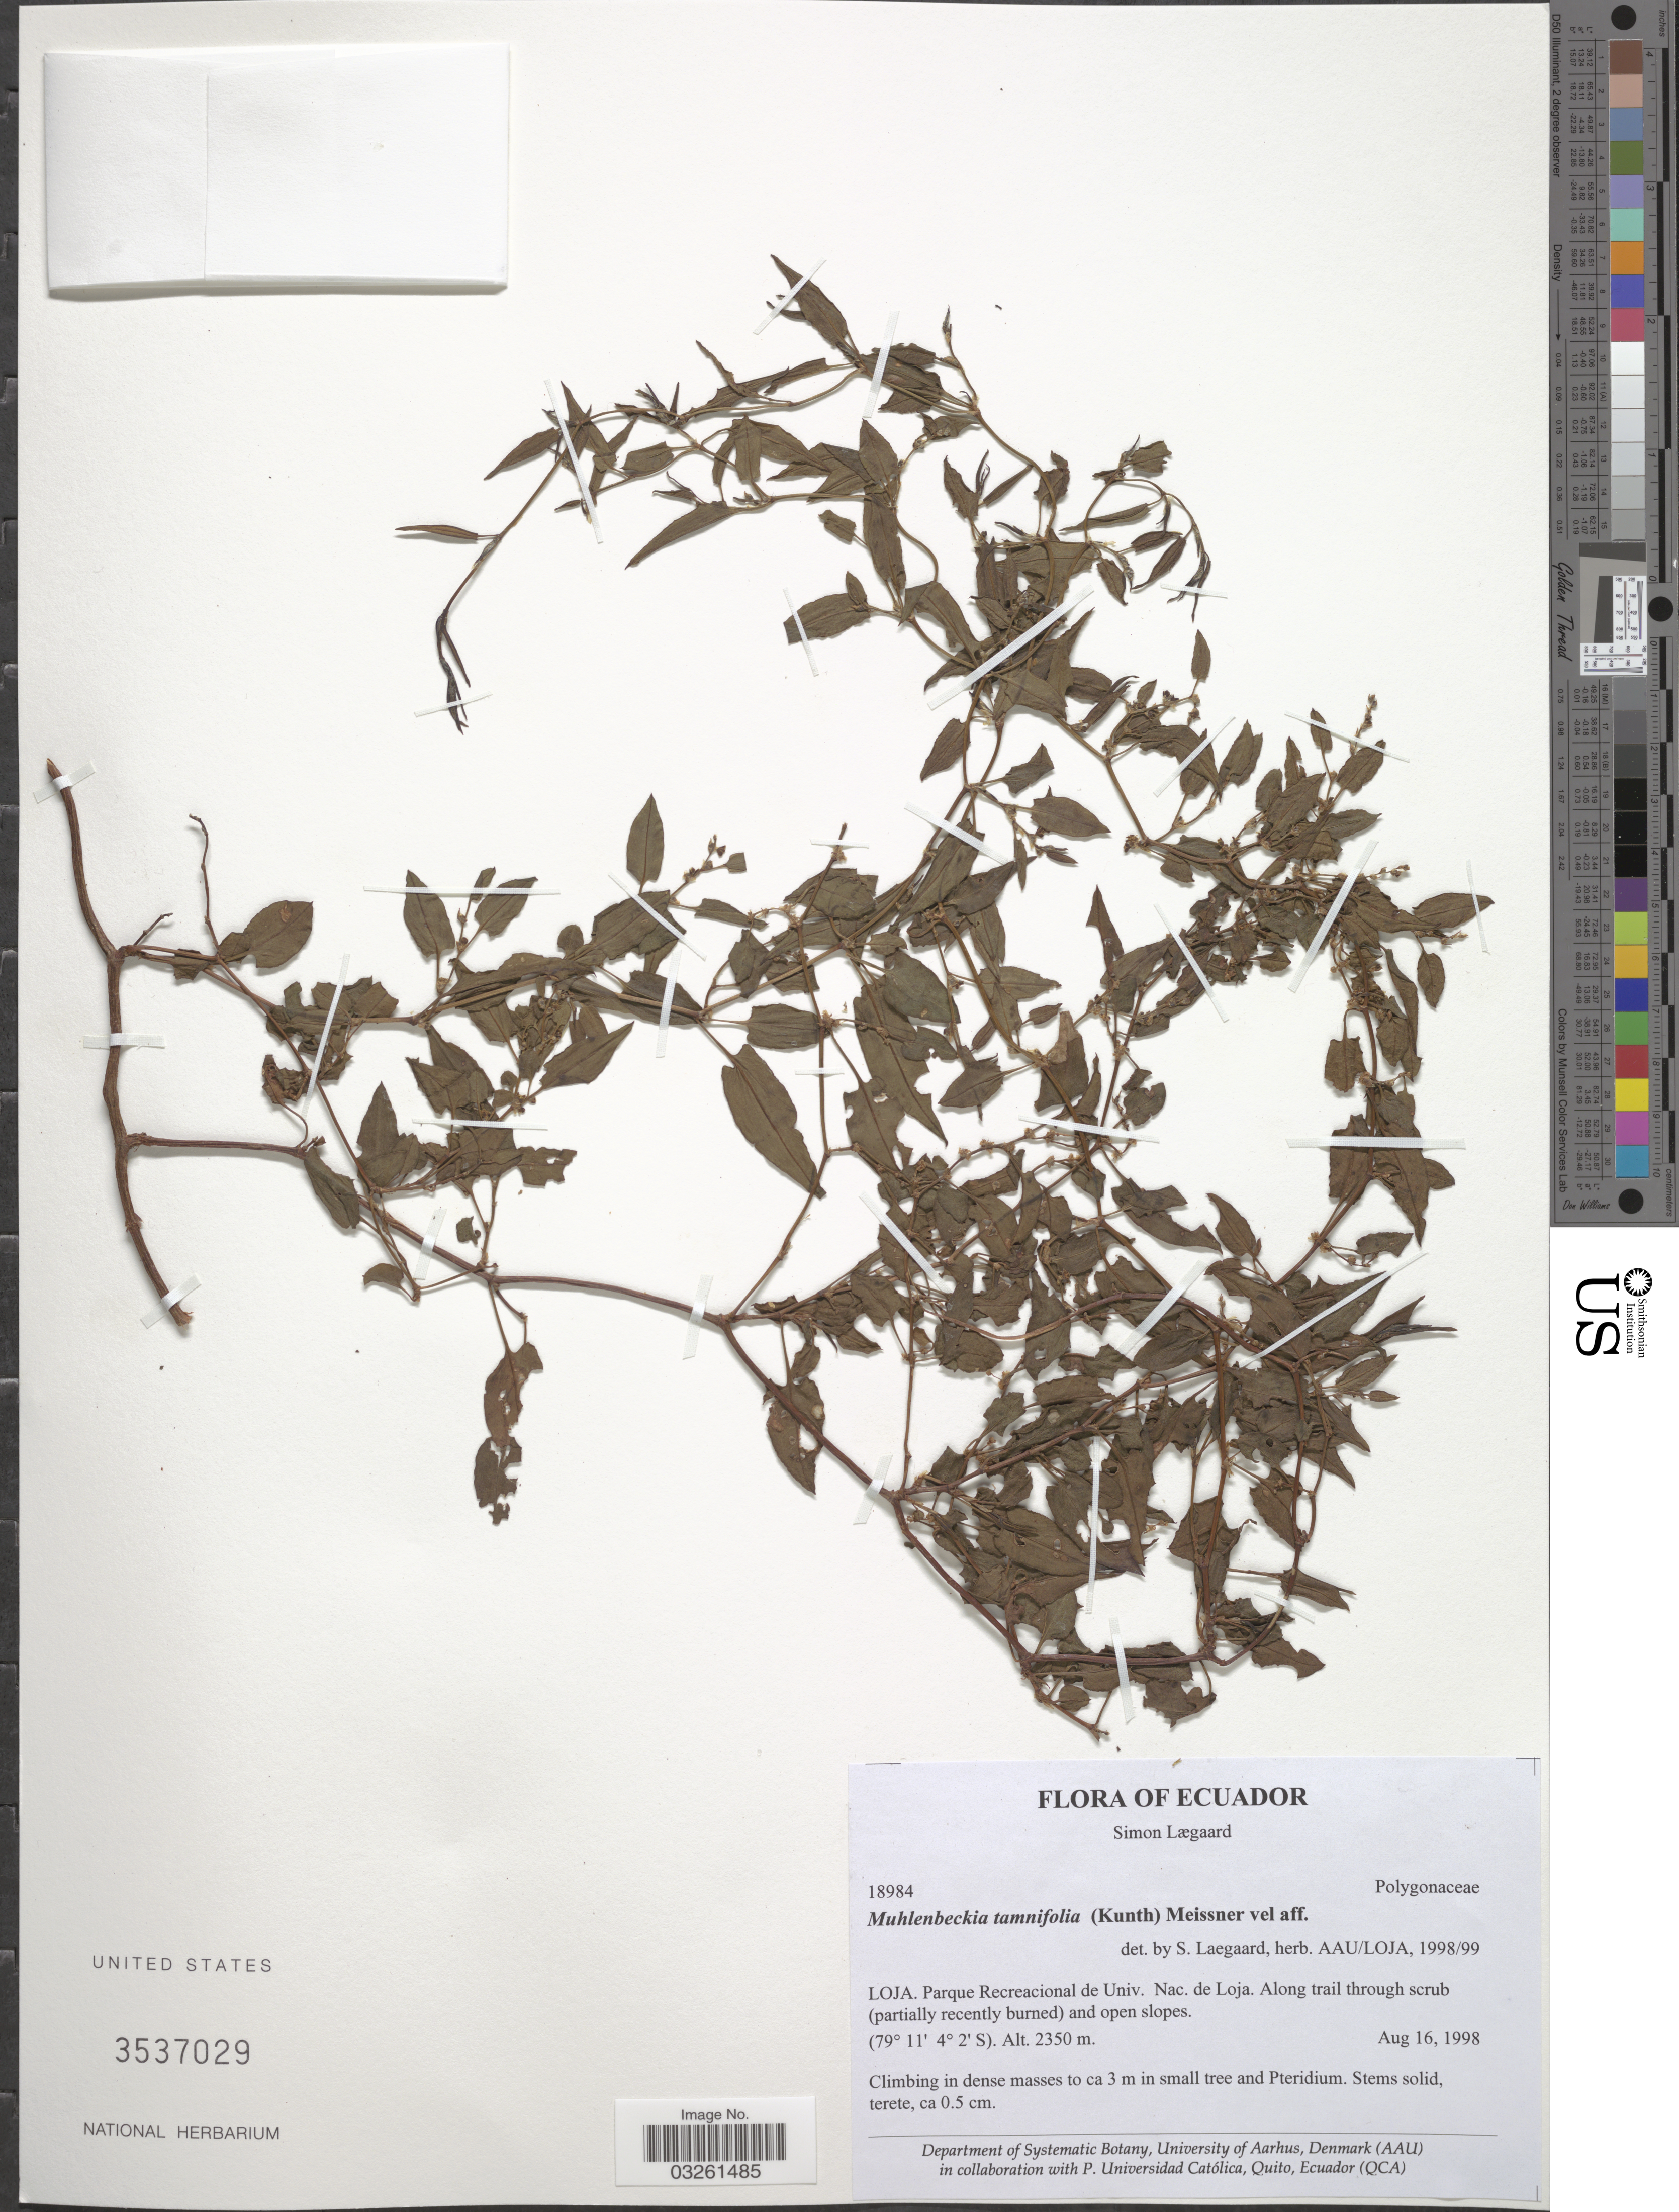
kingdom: Plantae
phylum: Tracheophyta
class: Magnoliopsida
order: Caryophyllales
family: Polygonaceae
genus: Muehlenbeckia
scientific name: Muehlenbeckia tamnifolia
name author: (Kunth) Meisn.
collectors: S. Lægaard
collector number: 18984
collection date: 1998-08-16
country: Ecuador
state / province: Loja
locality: Parque Recreacional de Univ. de Loja.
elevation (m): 2350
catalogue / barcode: US 3537029